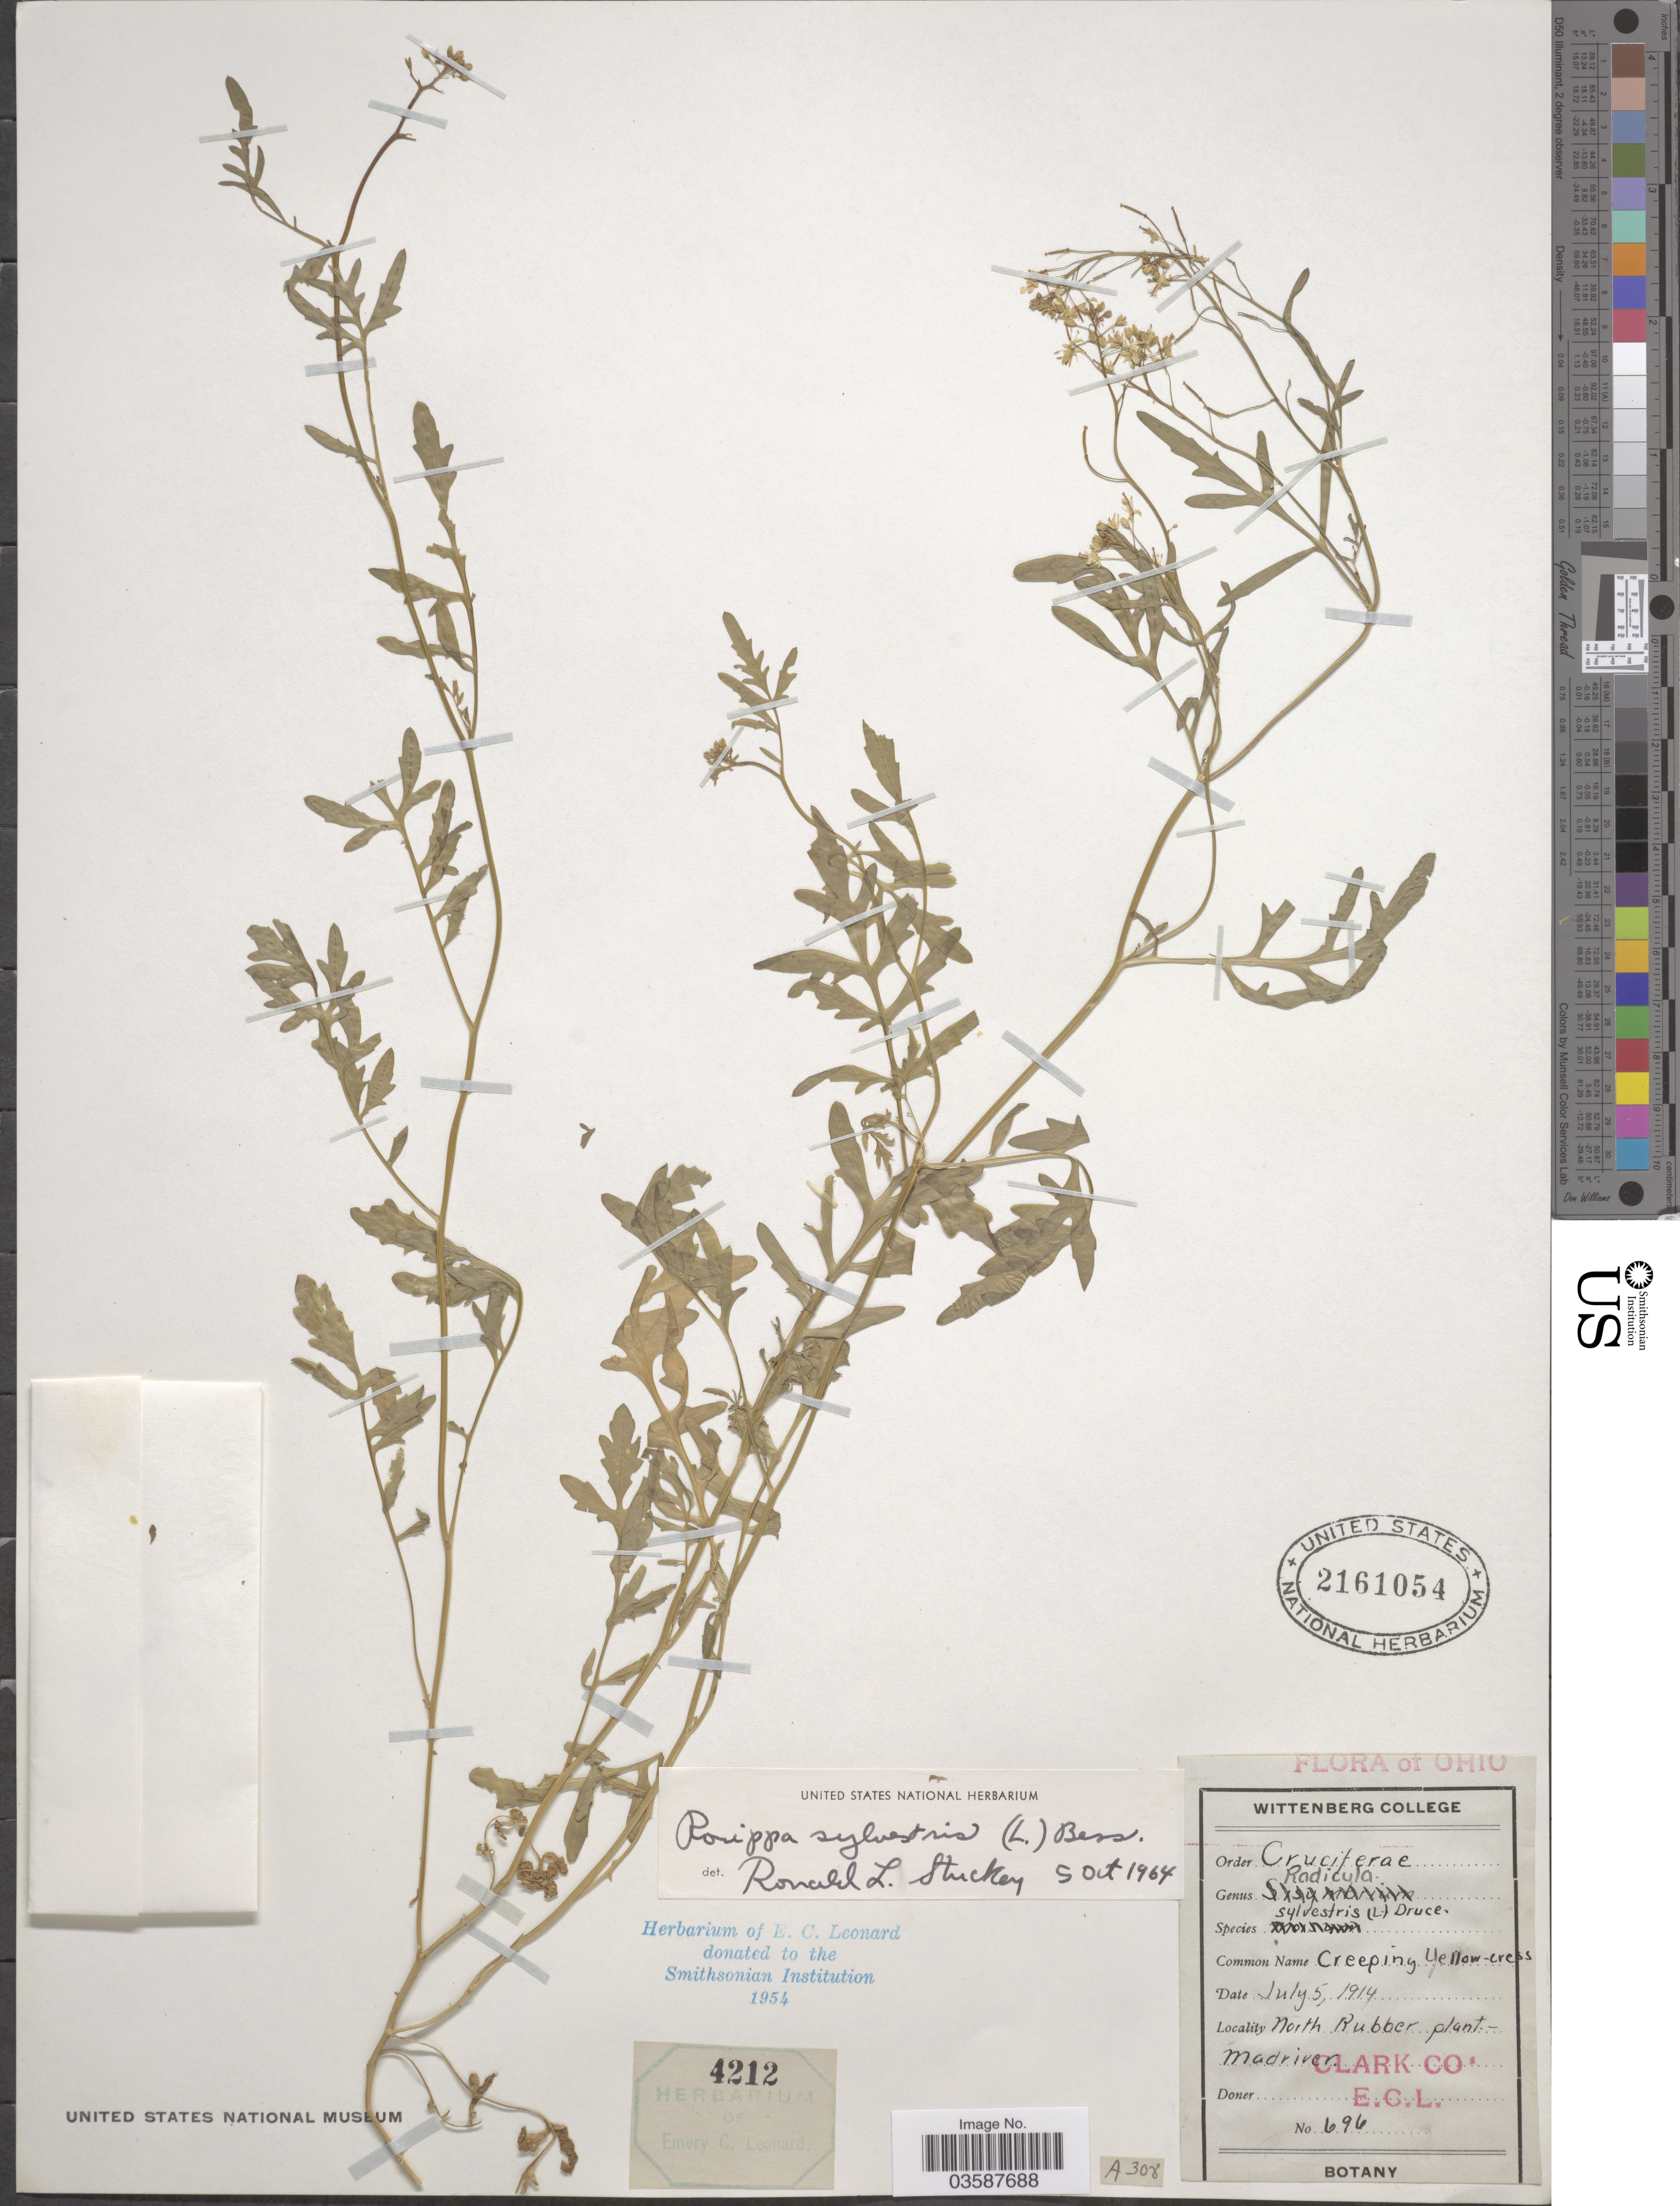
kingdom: Plantae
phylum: Tracheophyta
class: Magnoliopsida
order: Brassicales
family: Brassicaceae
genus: Rorippa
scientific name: Rorippa sylvestris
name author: (L.) Besser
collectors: E. C. Leonard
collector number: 696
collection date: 1914-07-05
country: United States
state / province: Ohio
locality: North Rubber plant-Madriver. Clark Co.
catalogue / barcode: US 2161054